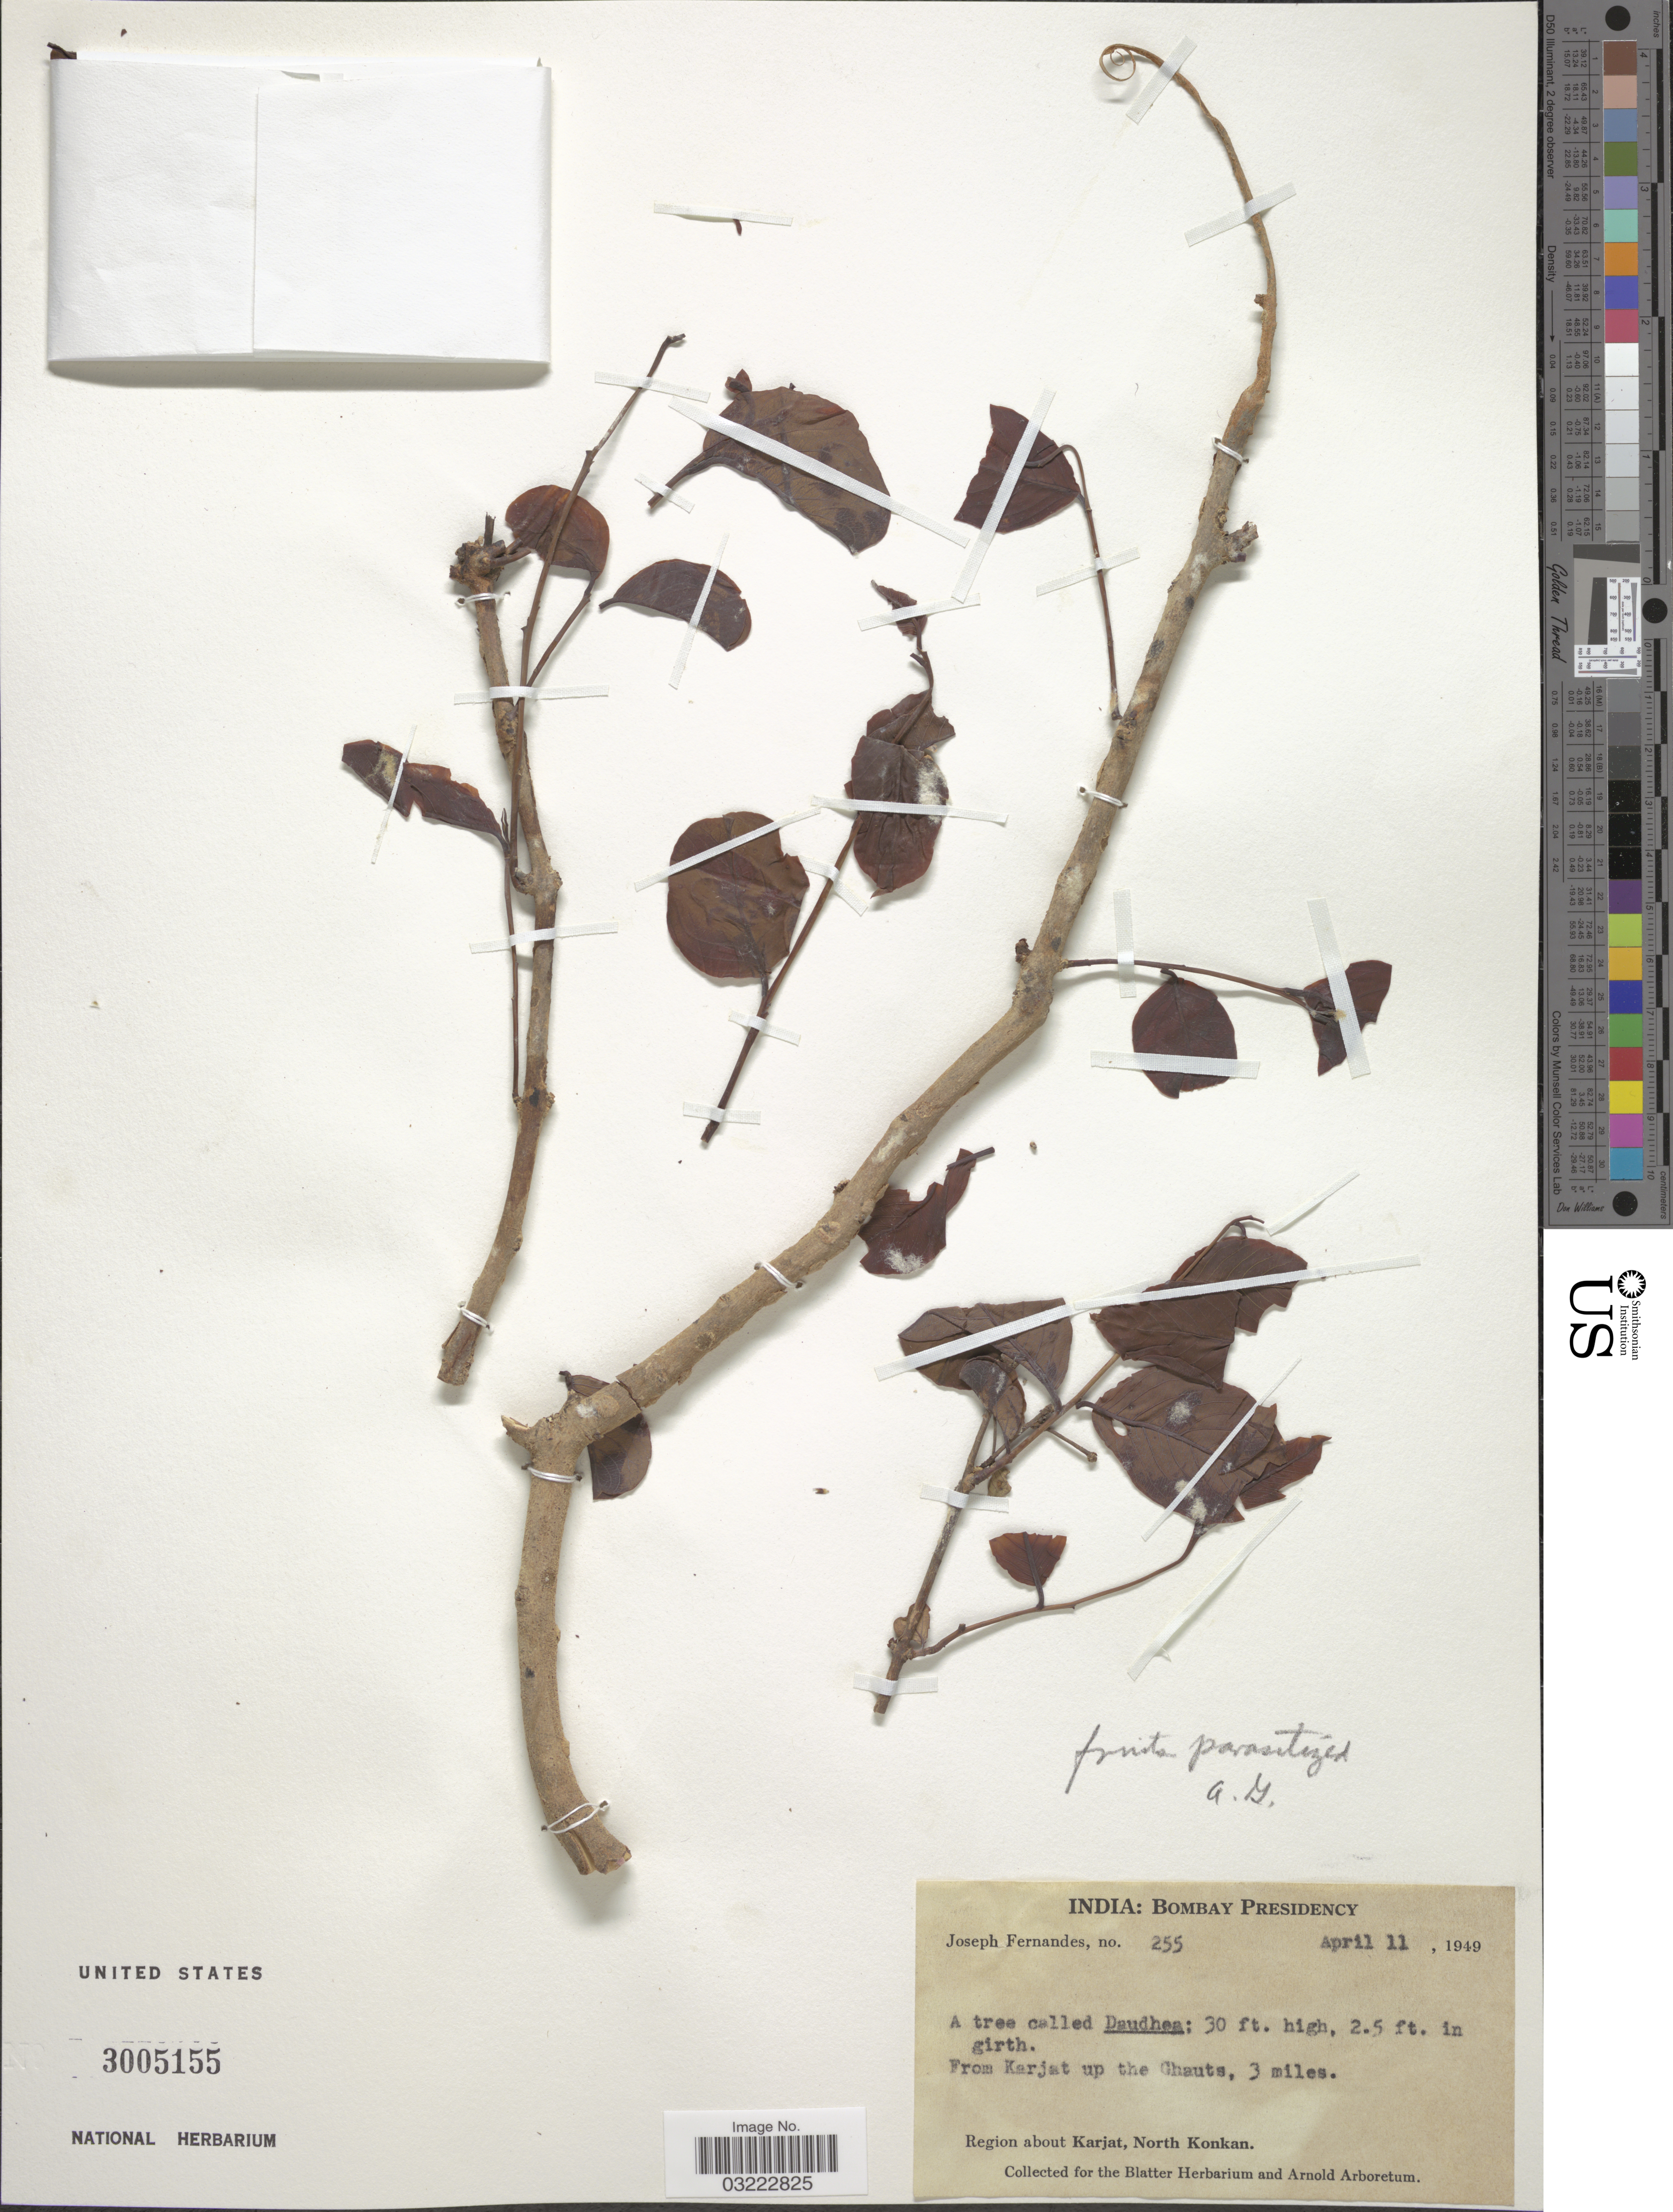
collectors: J. Fernandes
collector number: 255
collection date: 1949-04-11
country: India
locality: Bombay Presidency, From Karjat up the Ghauts, 3 miles. Region about Karjat, North Konkan.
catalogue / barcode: US 3005155